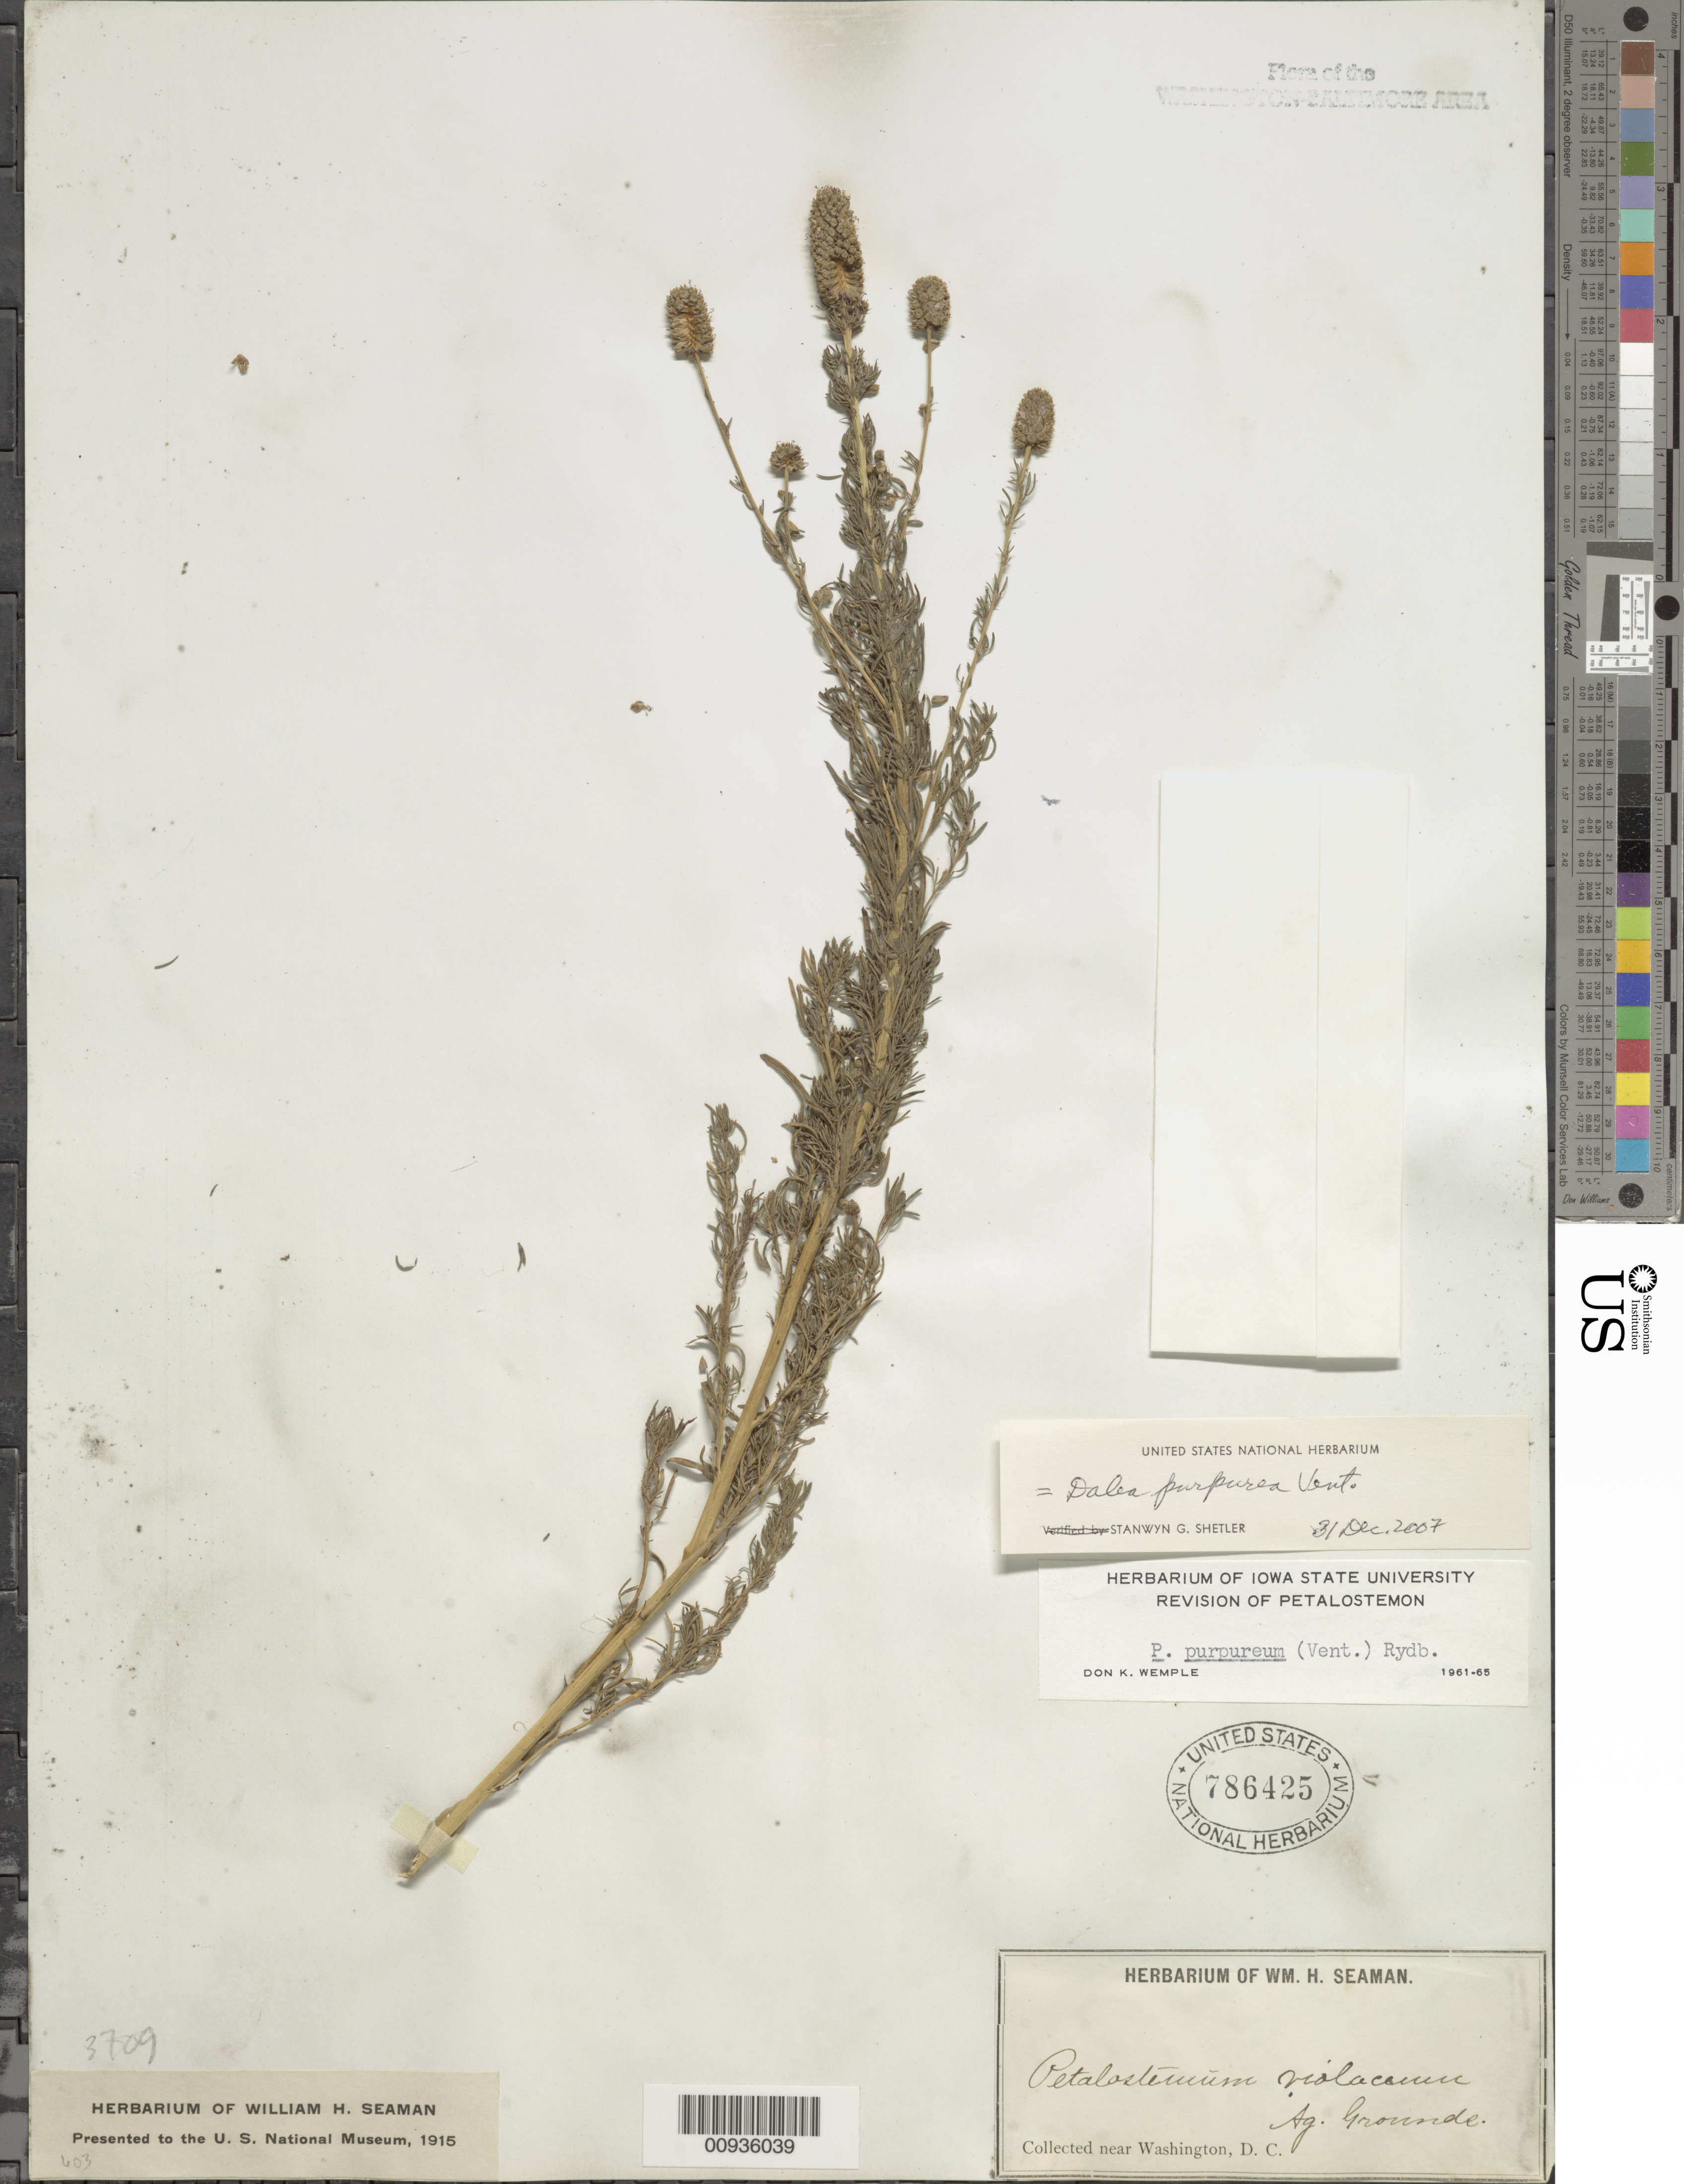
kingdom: Plantae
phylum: Tracheophyta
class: Magnoliopsida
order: Fabales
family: Fabaceae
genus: Dalea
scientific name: Dalea purpurea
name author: Vent.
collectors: W. Seaman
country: United States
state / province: District of Columbia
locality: Near Washington DC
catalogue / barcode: US 786425